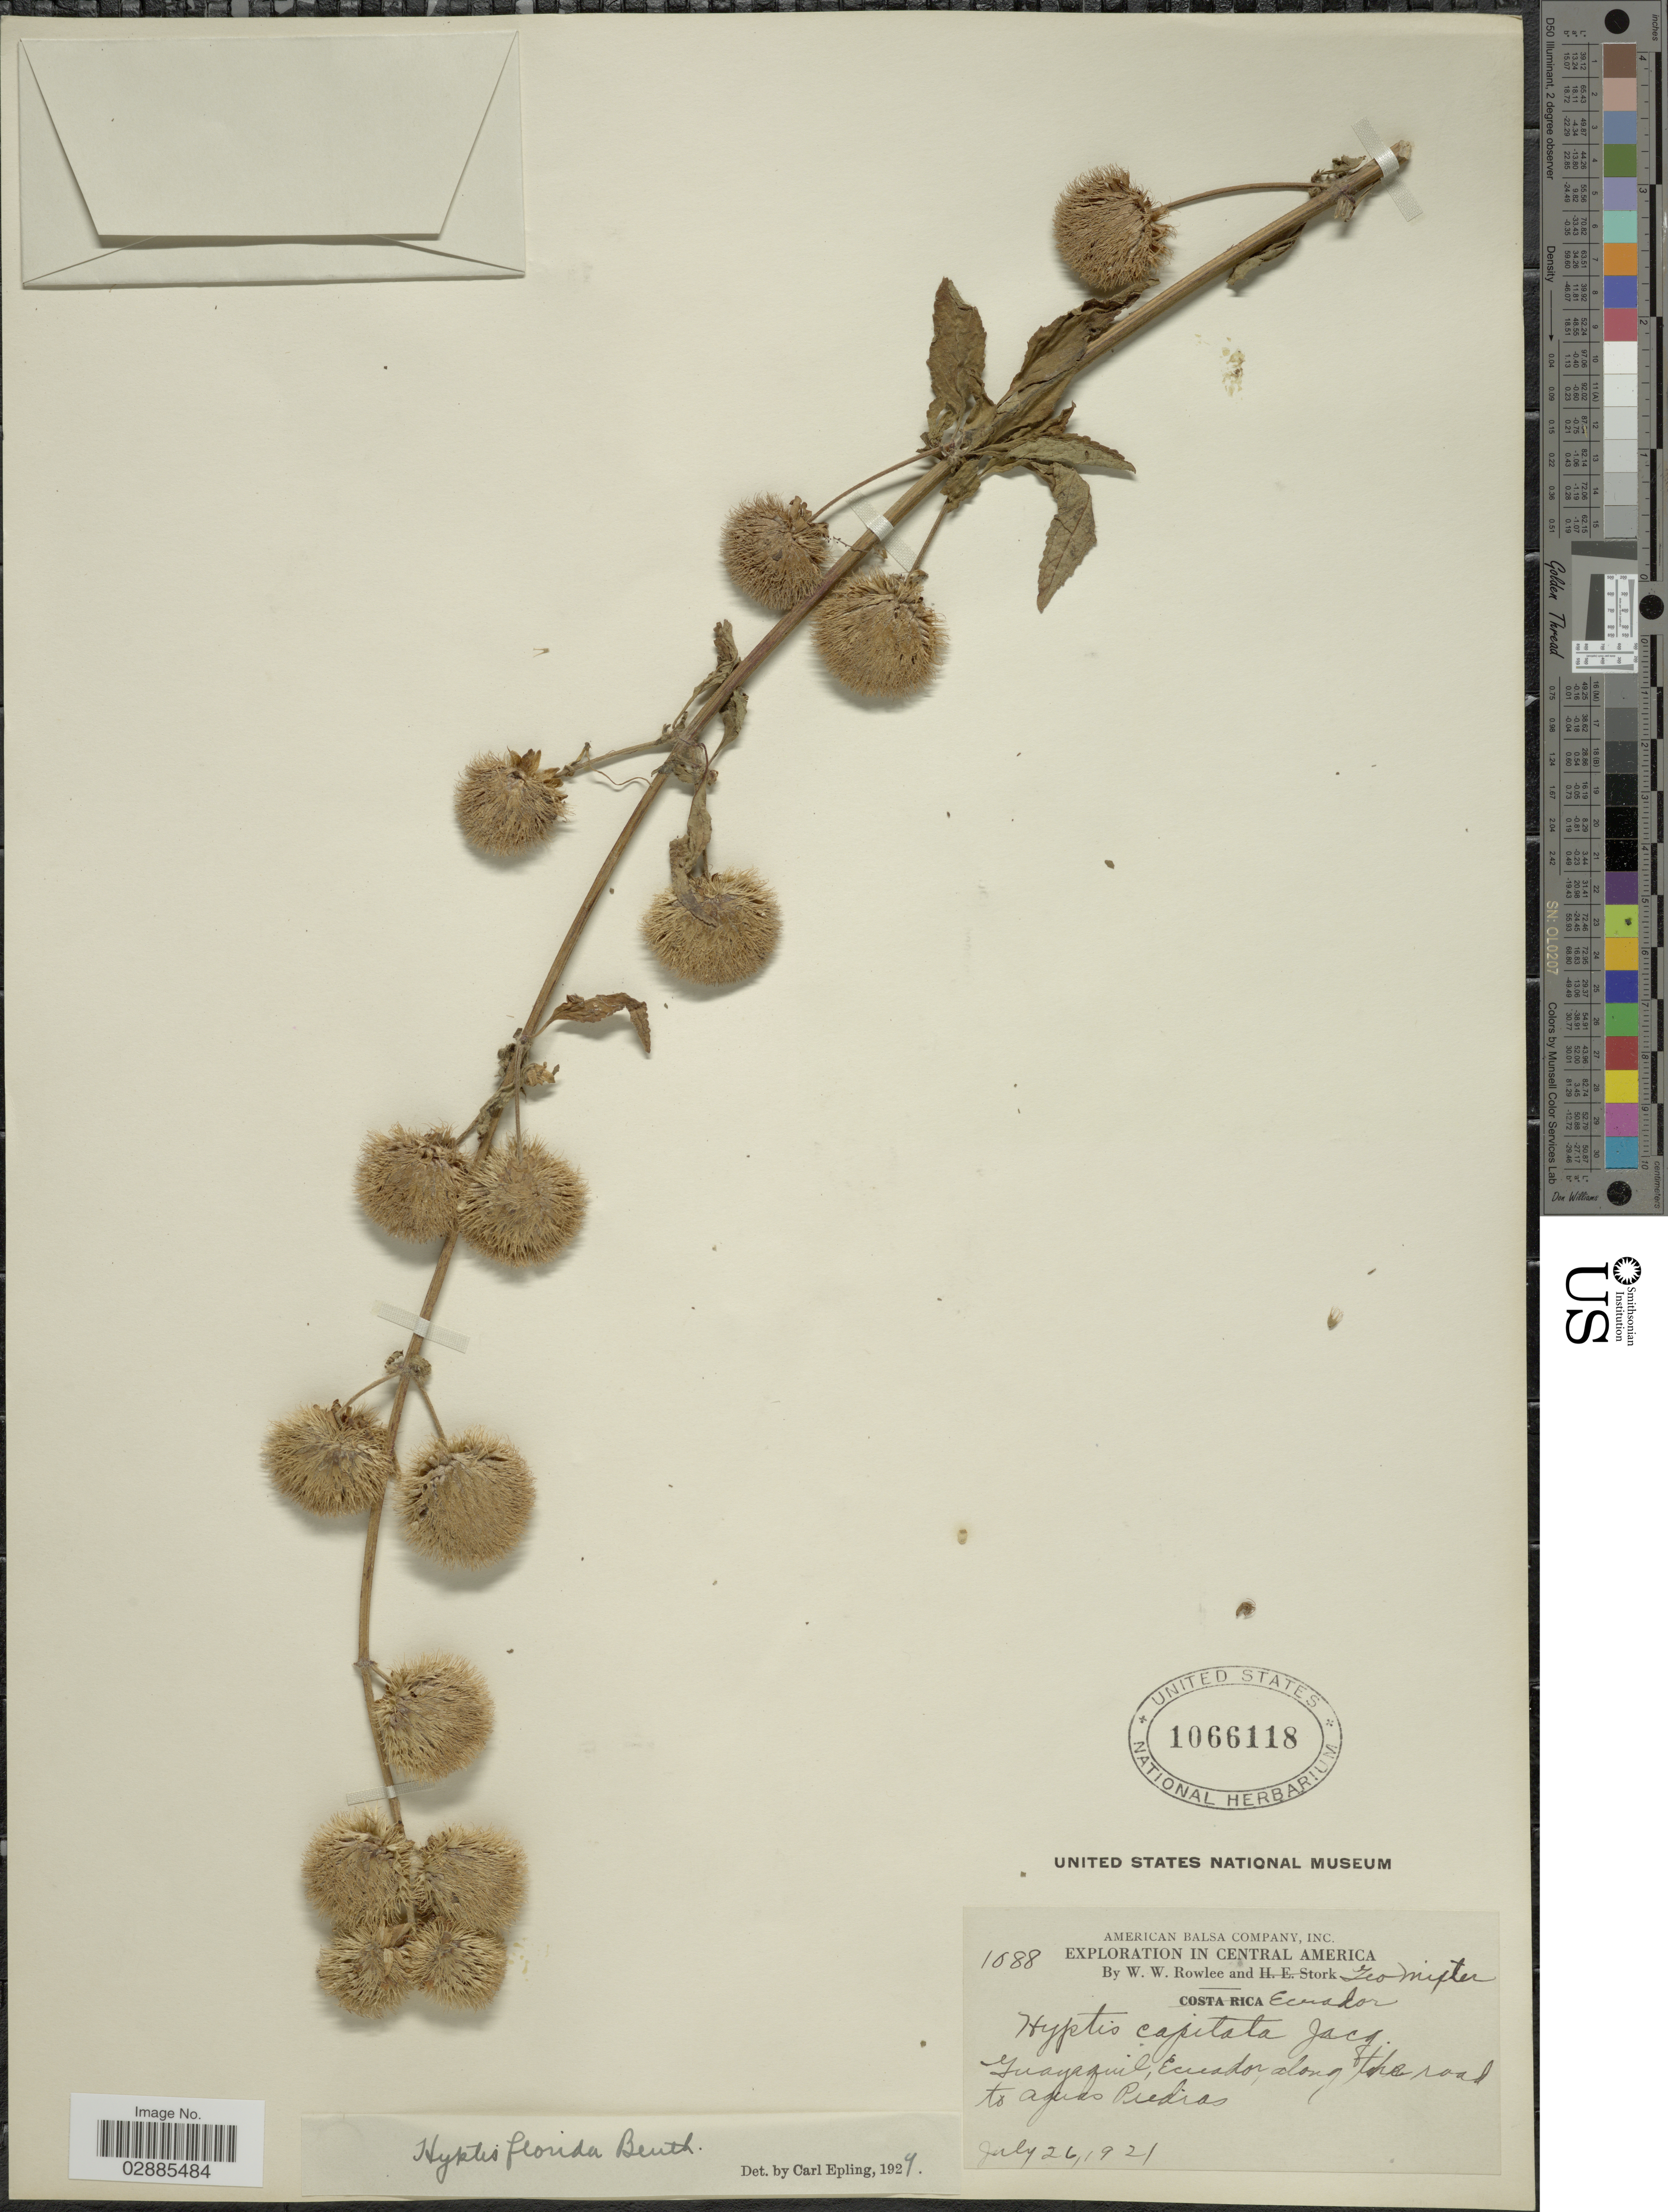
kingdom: Plantae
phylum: Tracheophyta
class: Magnoliopsida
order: Lamiales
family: Lamiaceae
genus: Hyptis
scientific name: Hyptis florida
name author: Benth.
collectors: W. W. Rowlee & G. Mixter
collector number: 1088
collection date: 1921-07-26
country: Ecuador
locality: Guayaquil, along the road to Aguas Piedras.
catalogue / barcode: US 1066118